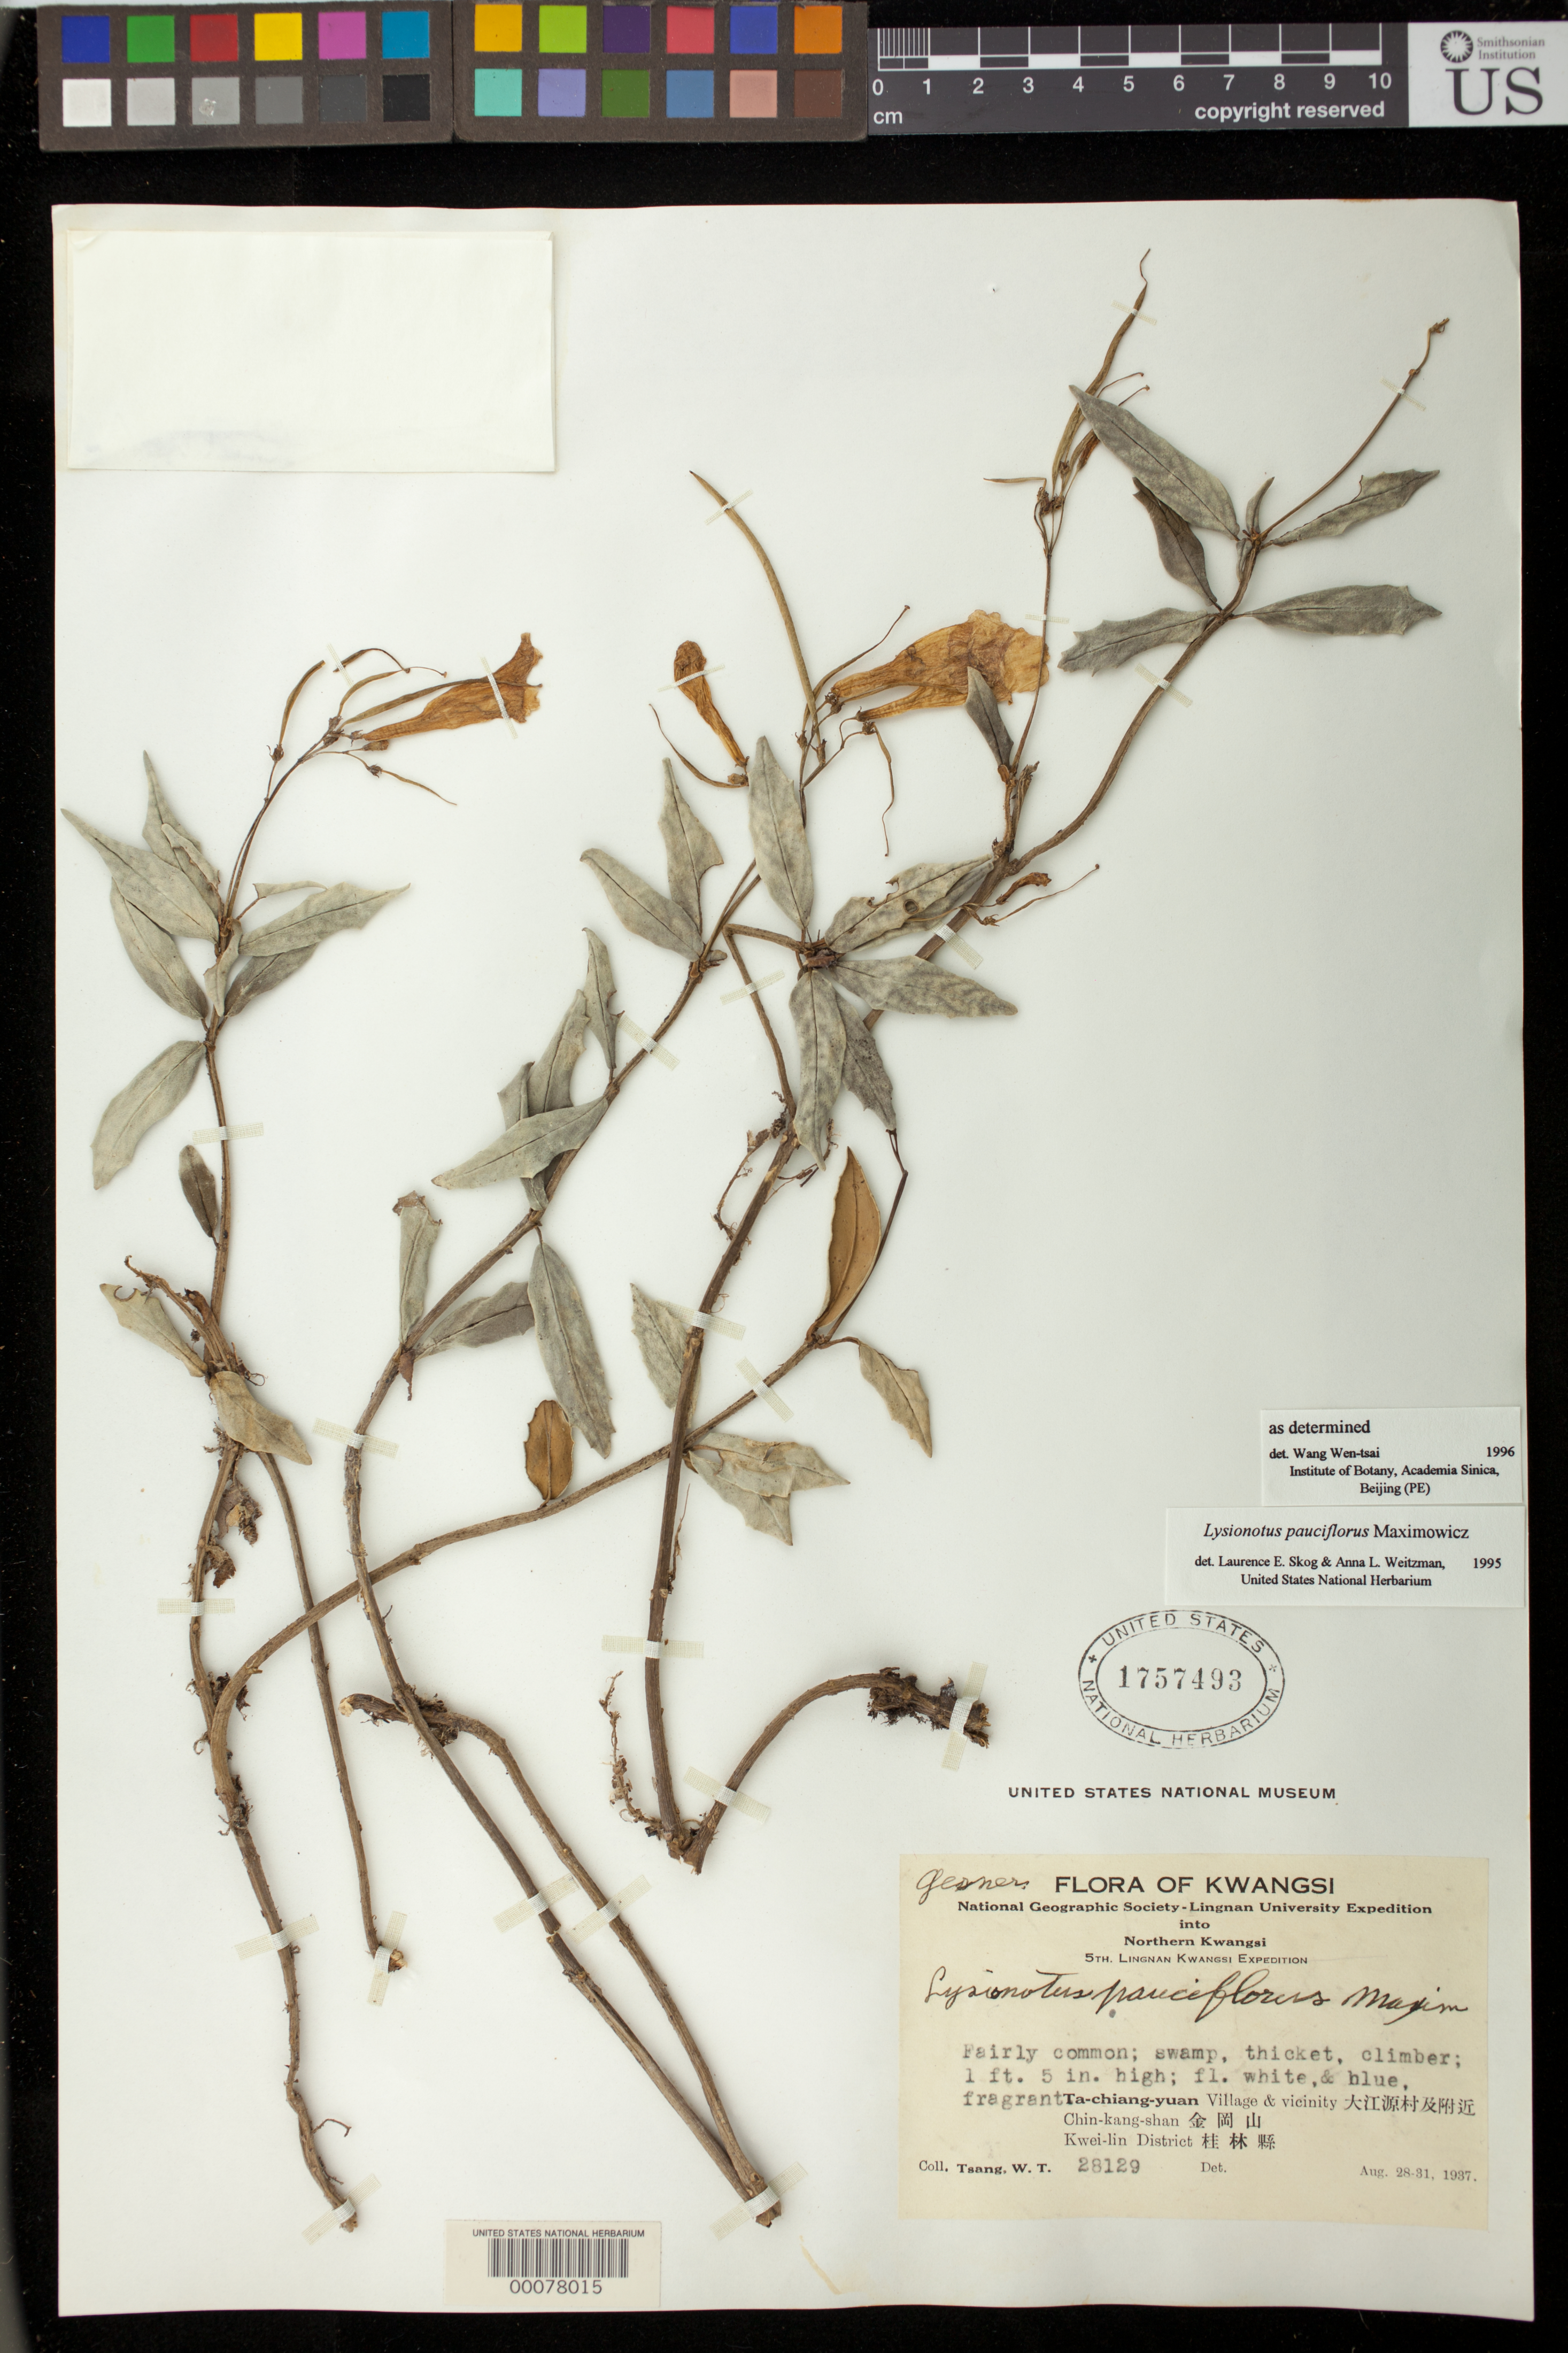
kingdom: Plantae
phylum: Tracheophyta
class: Magnoliopsida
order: Lamiales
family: Gesneriaceae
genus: Lysionotus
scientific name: Lysionotus pauciflorus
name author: Maxim.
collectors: W. T. Tsang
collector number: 28129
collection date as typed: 28-31 Aug 1937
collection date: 1937-08-28/1937-08-31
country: China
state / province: Guangxi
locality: Ta-chiang-yuan village & vicinity, chin-kang-shan, kwei-lin district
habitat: Fairly common, swamp, thicket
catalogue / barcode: US 1757493